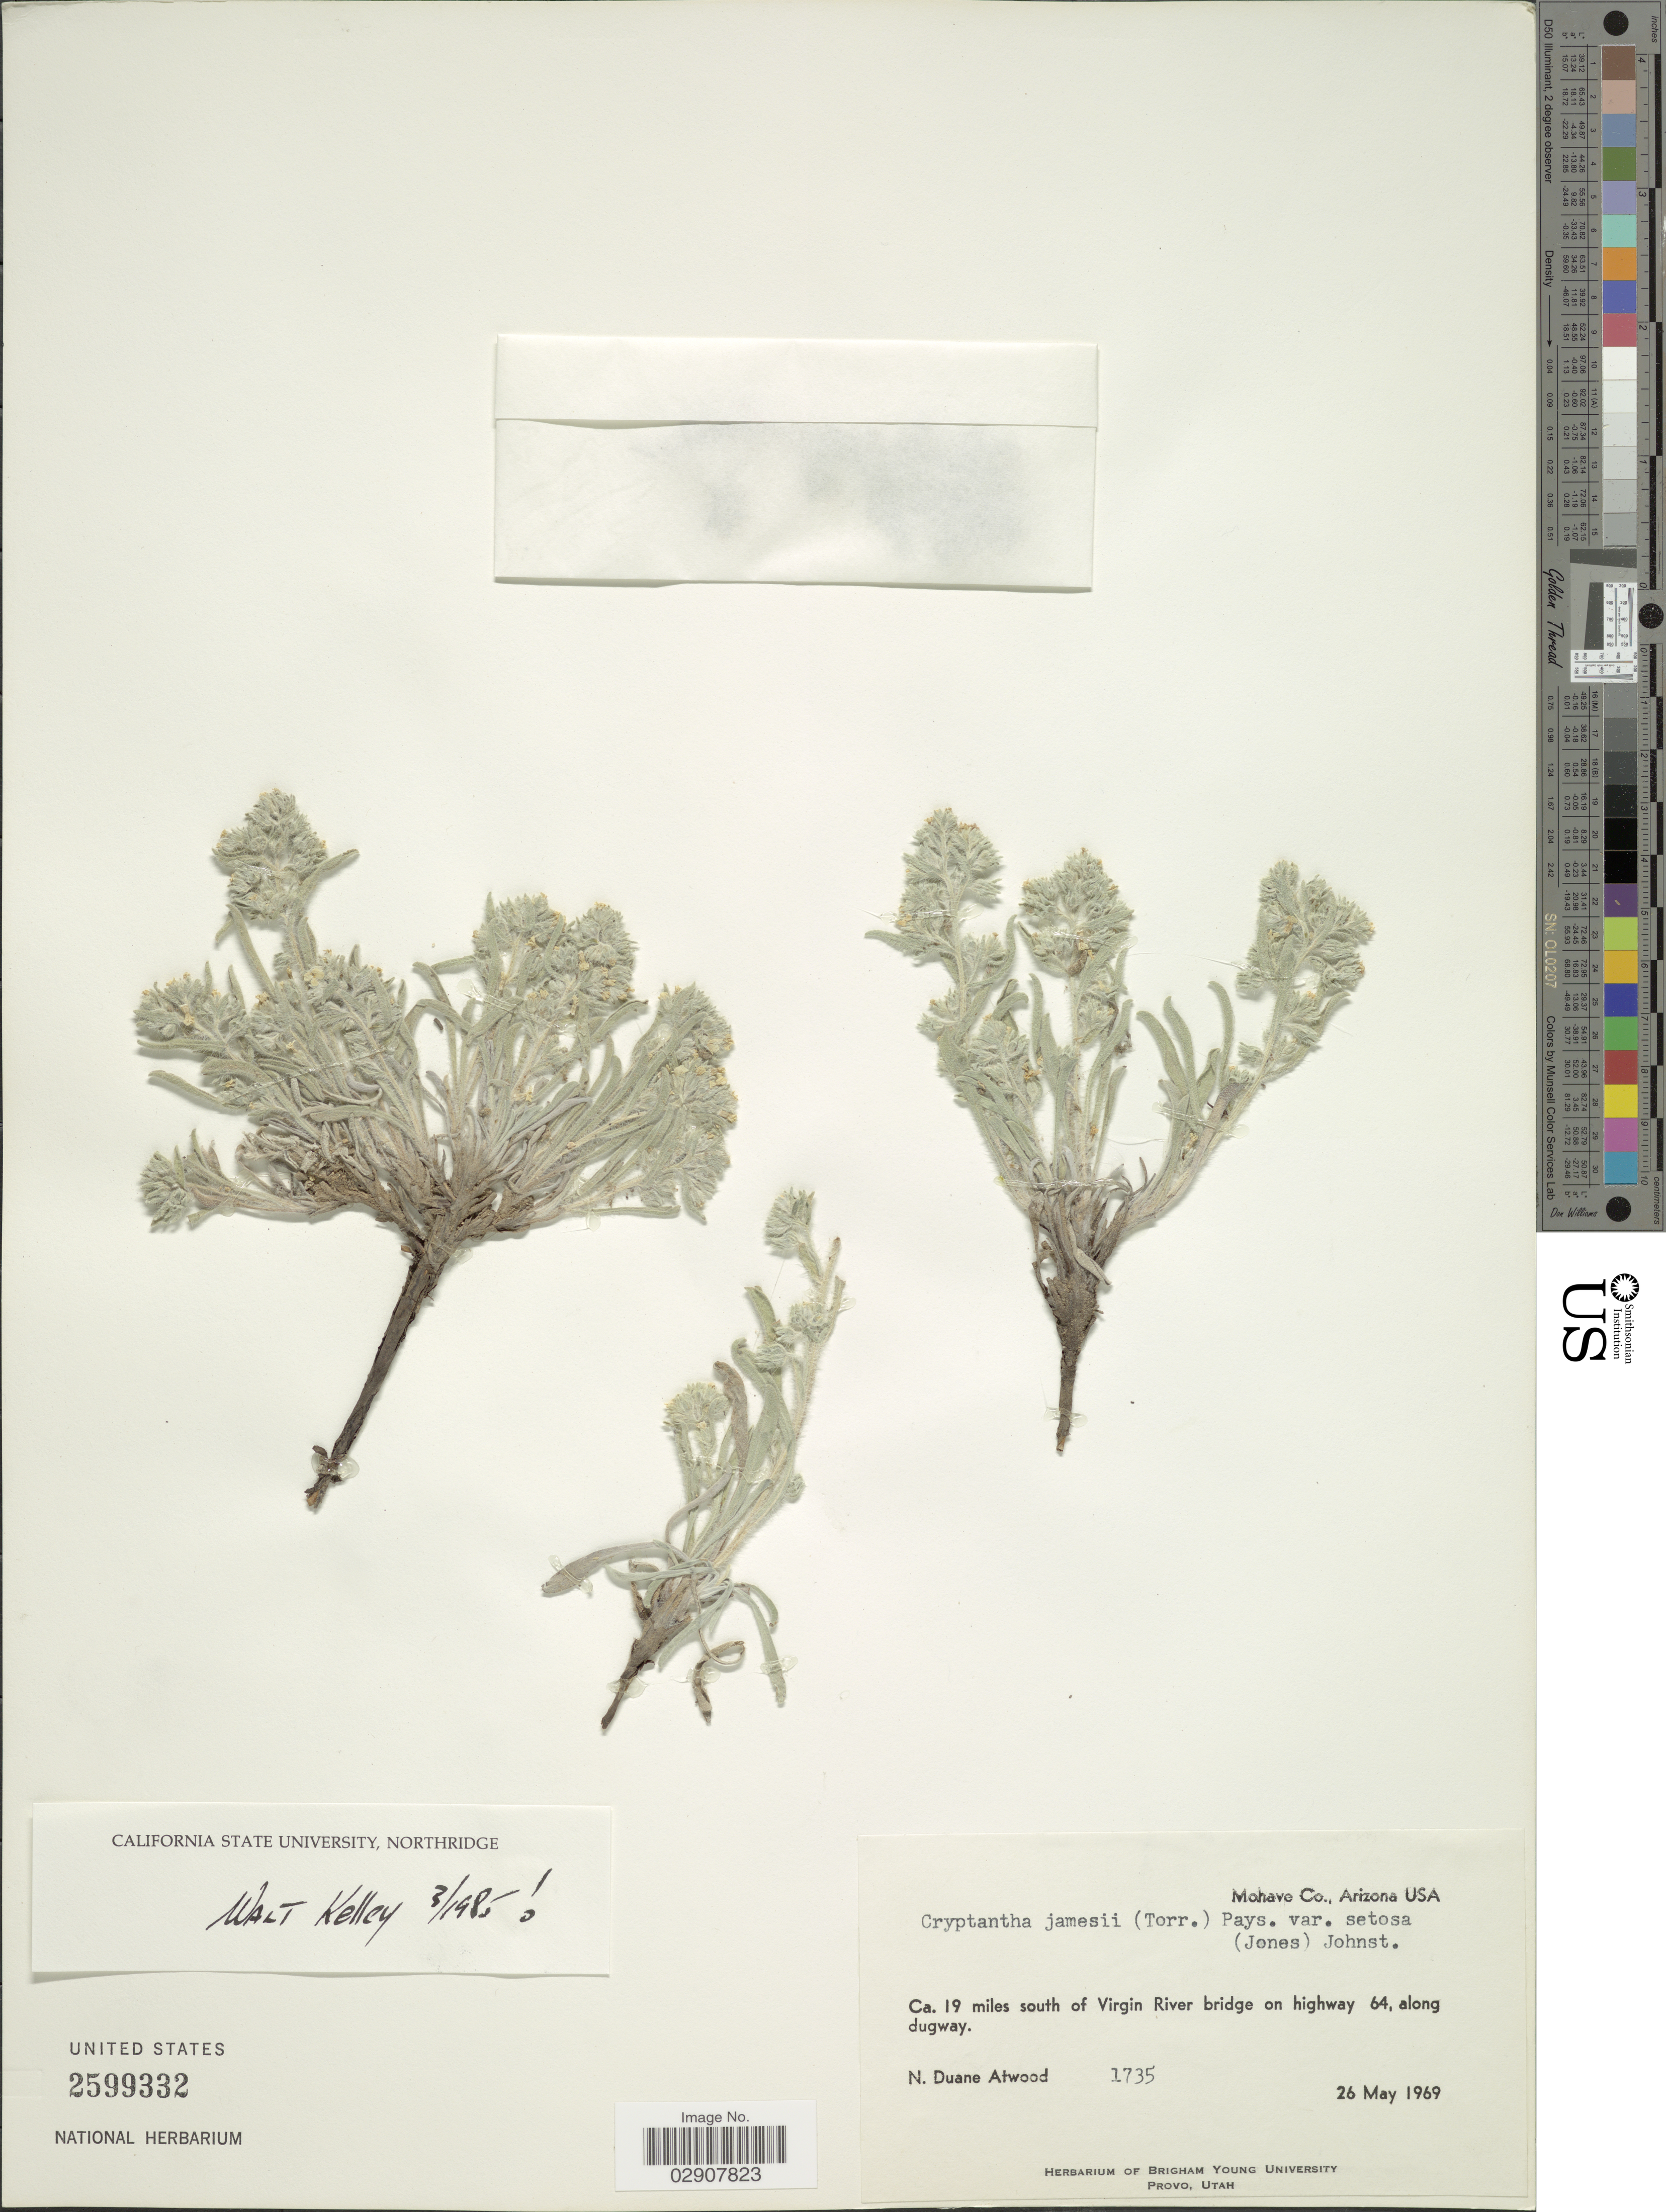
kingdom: Plantae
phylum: Tracheophyta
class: Magnoliopsida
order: Boraginales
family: Boraginaceae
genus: Cryptantha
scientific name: Cryptantha jamesii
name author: (Torr.) Payson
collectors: N. Atwood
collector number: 1735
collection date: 1969-05-26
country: United States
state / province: Arizona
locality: Ca. 19 miles south of Virgin River bridge on highway 64, along dugway. Mohave Co., Arizona USA.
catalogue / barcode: US 2599332